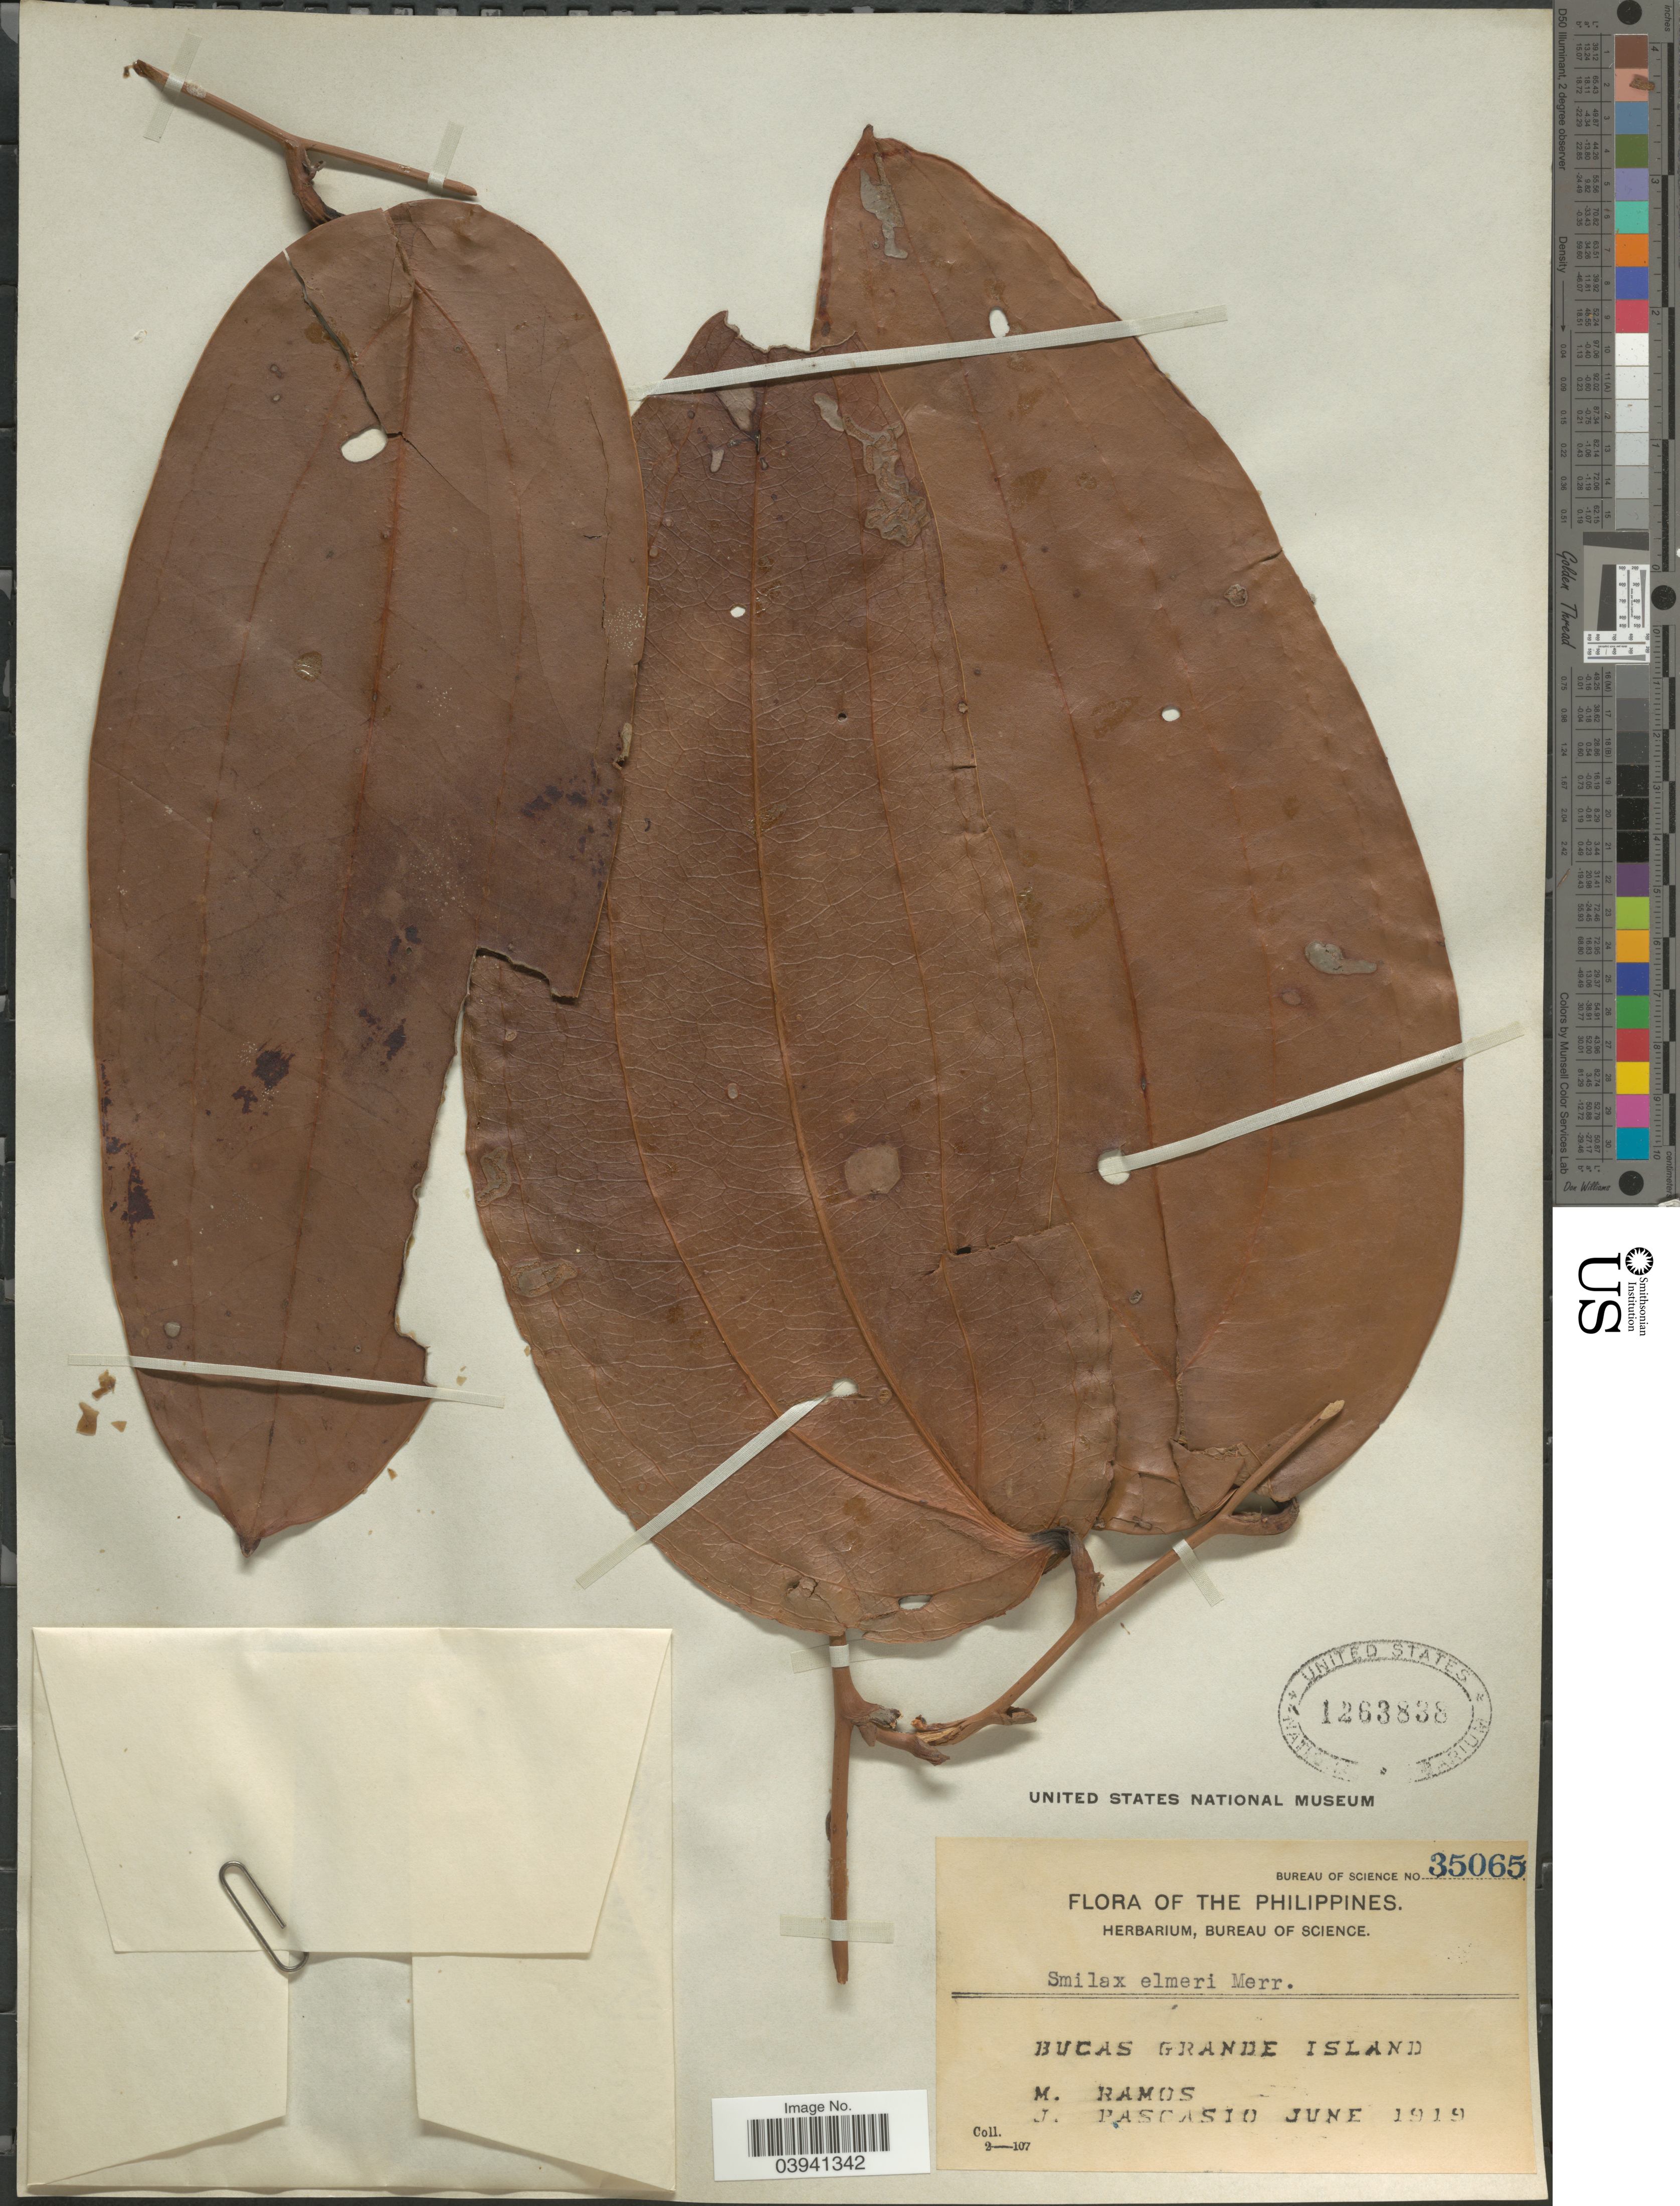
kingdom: Plantae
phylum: Tracheophyta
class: Liliopsida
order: Liliales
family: Smilacaceae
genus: Smilax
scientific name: Smilax elmeri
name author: Merr.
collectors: M. Ramos & J. Pascasio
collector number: Bureau of Science 35065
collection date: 1919-06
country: Philippines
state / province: Caraga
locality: Bucas Grande Island.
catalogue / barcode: US 1263838